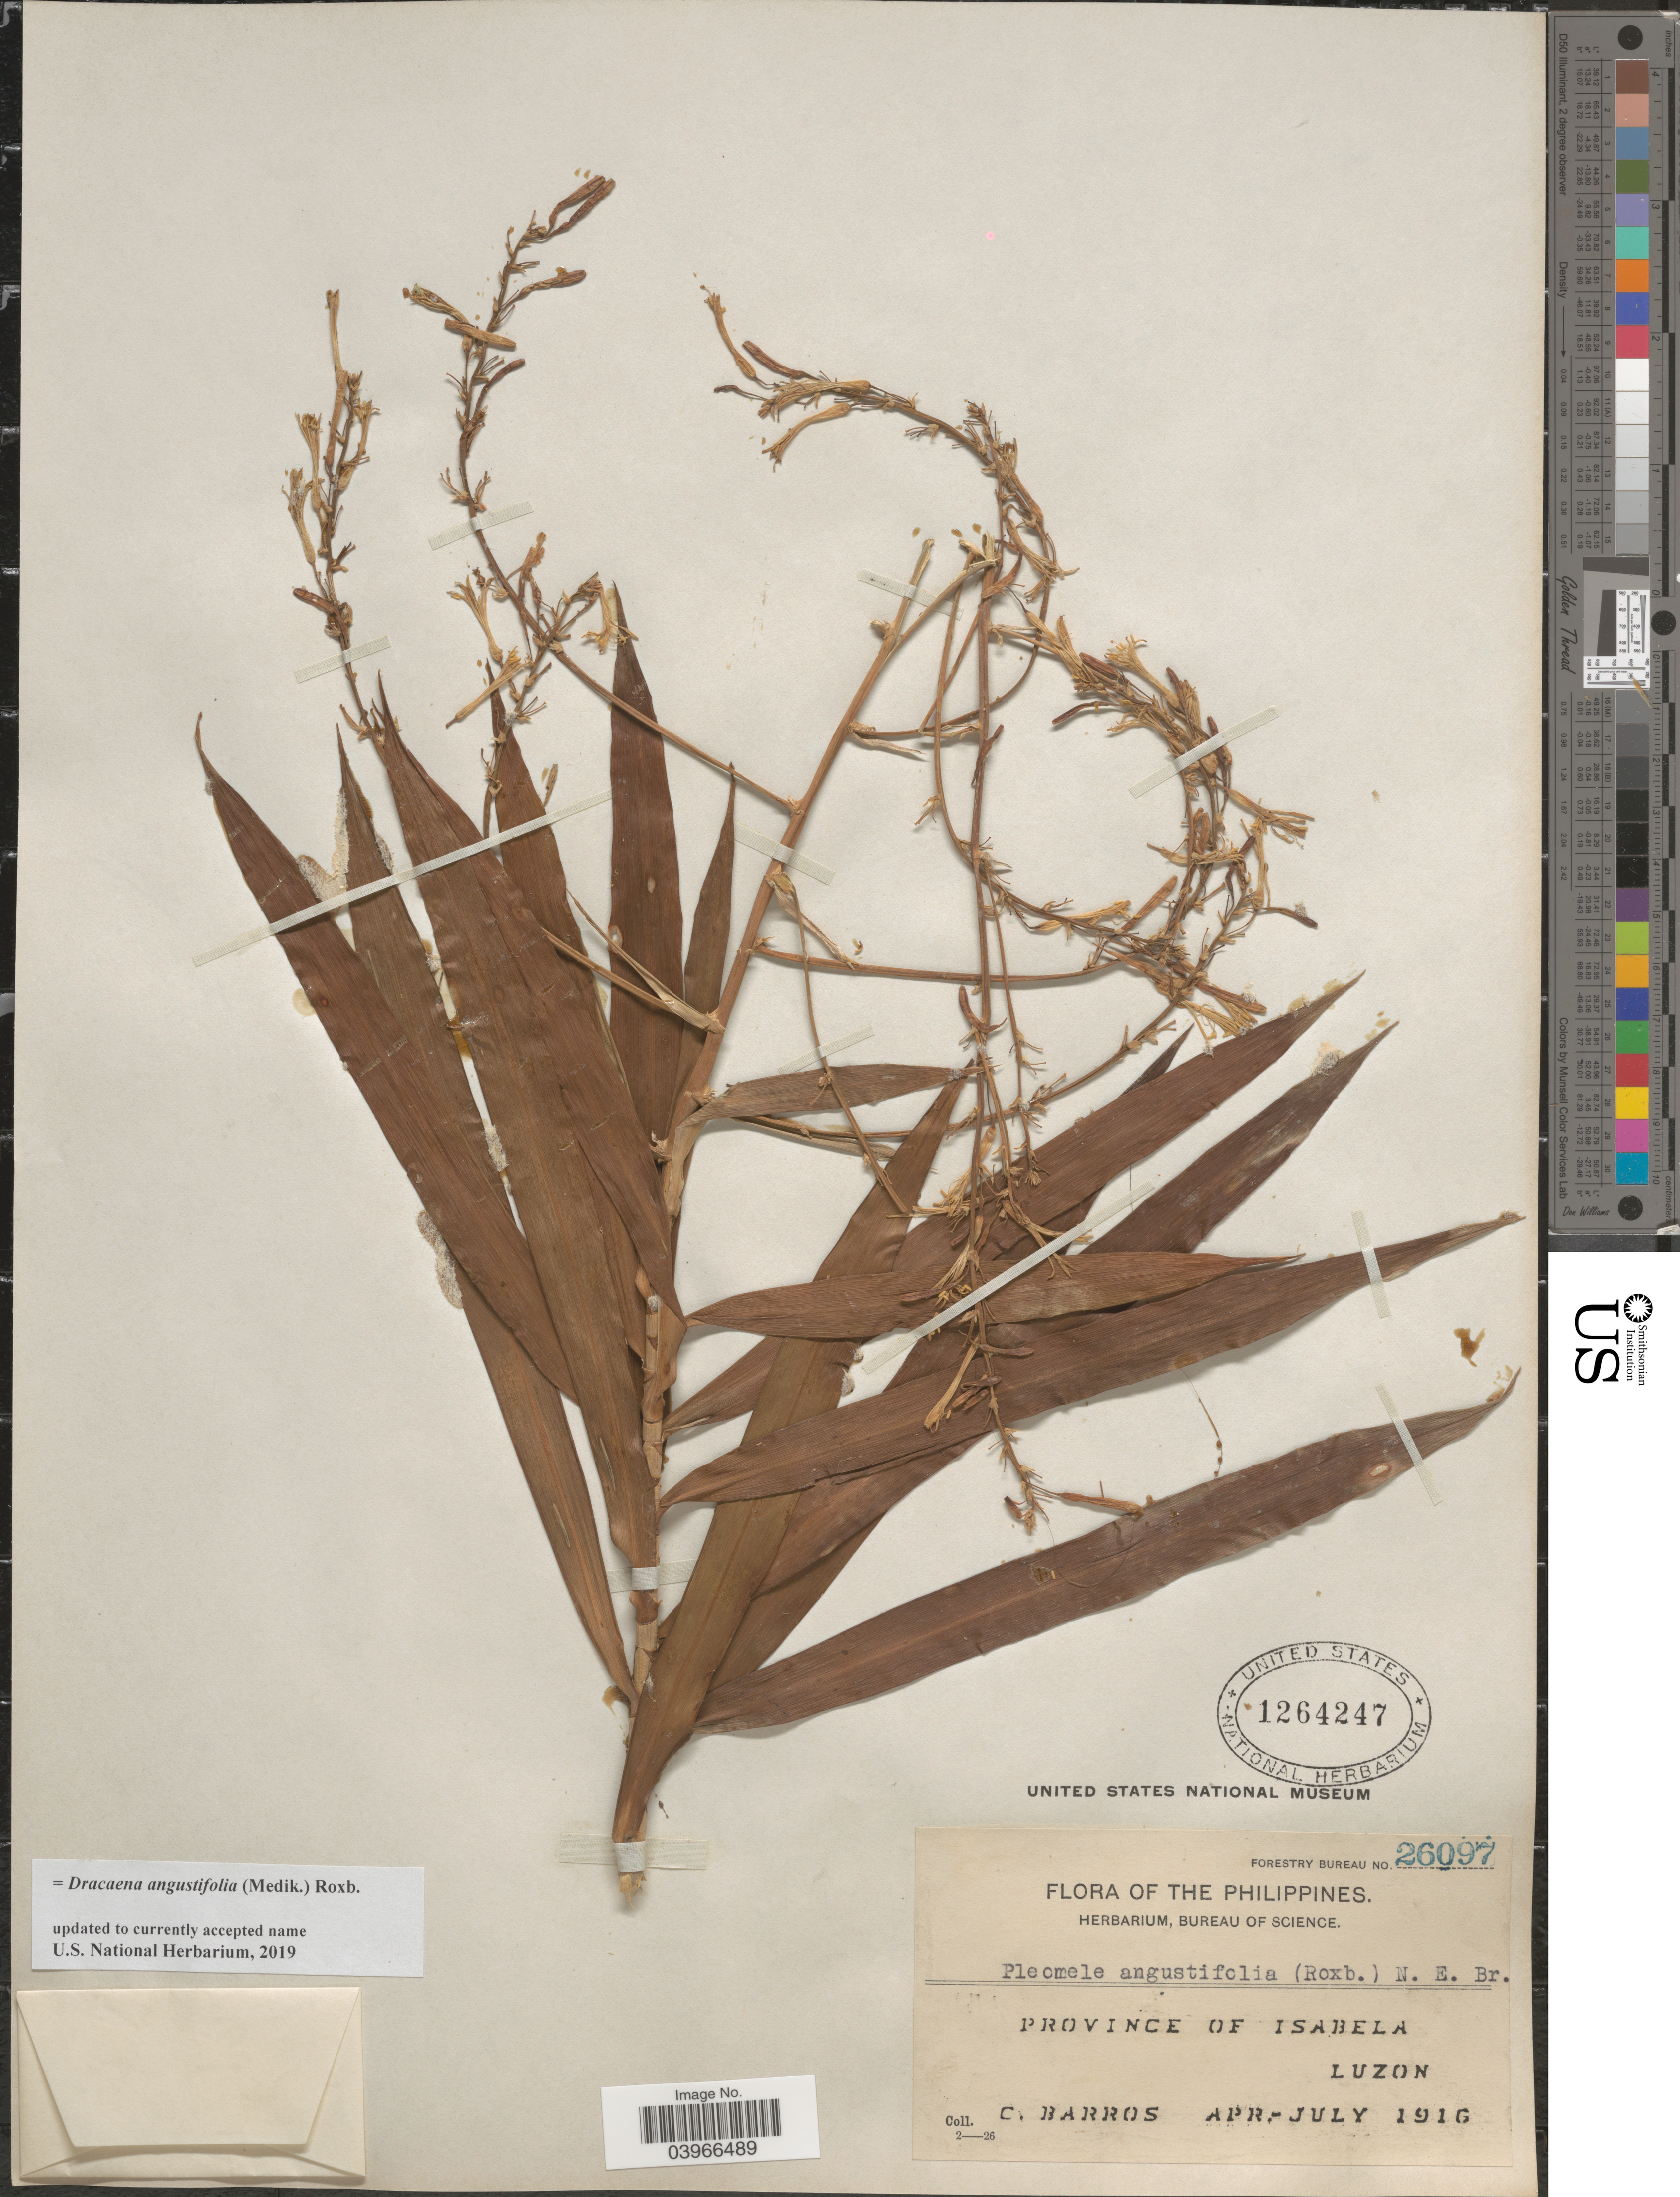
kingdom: Plantae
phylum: Tracheophyta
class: Liliopsida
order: Asparagales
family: Asparagaceae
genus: Dracaena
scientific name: Dracaena angustifolia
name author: (Medik.) Roxb.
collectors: C. Barros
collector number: Forestry Bureau 26097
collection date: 1916-04/1916-07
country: Philippines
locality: Province of Isabela. Luzon.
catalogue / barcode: US 1264247